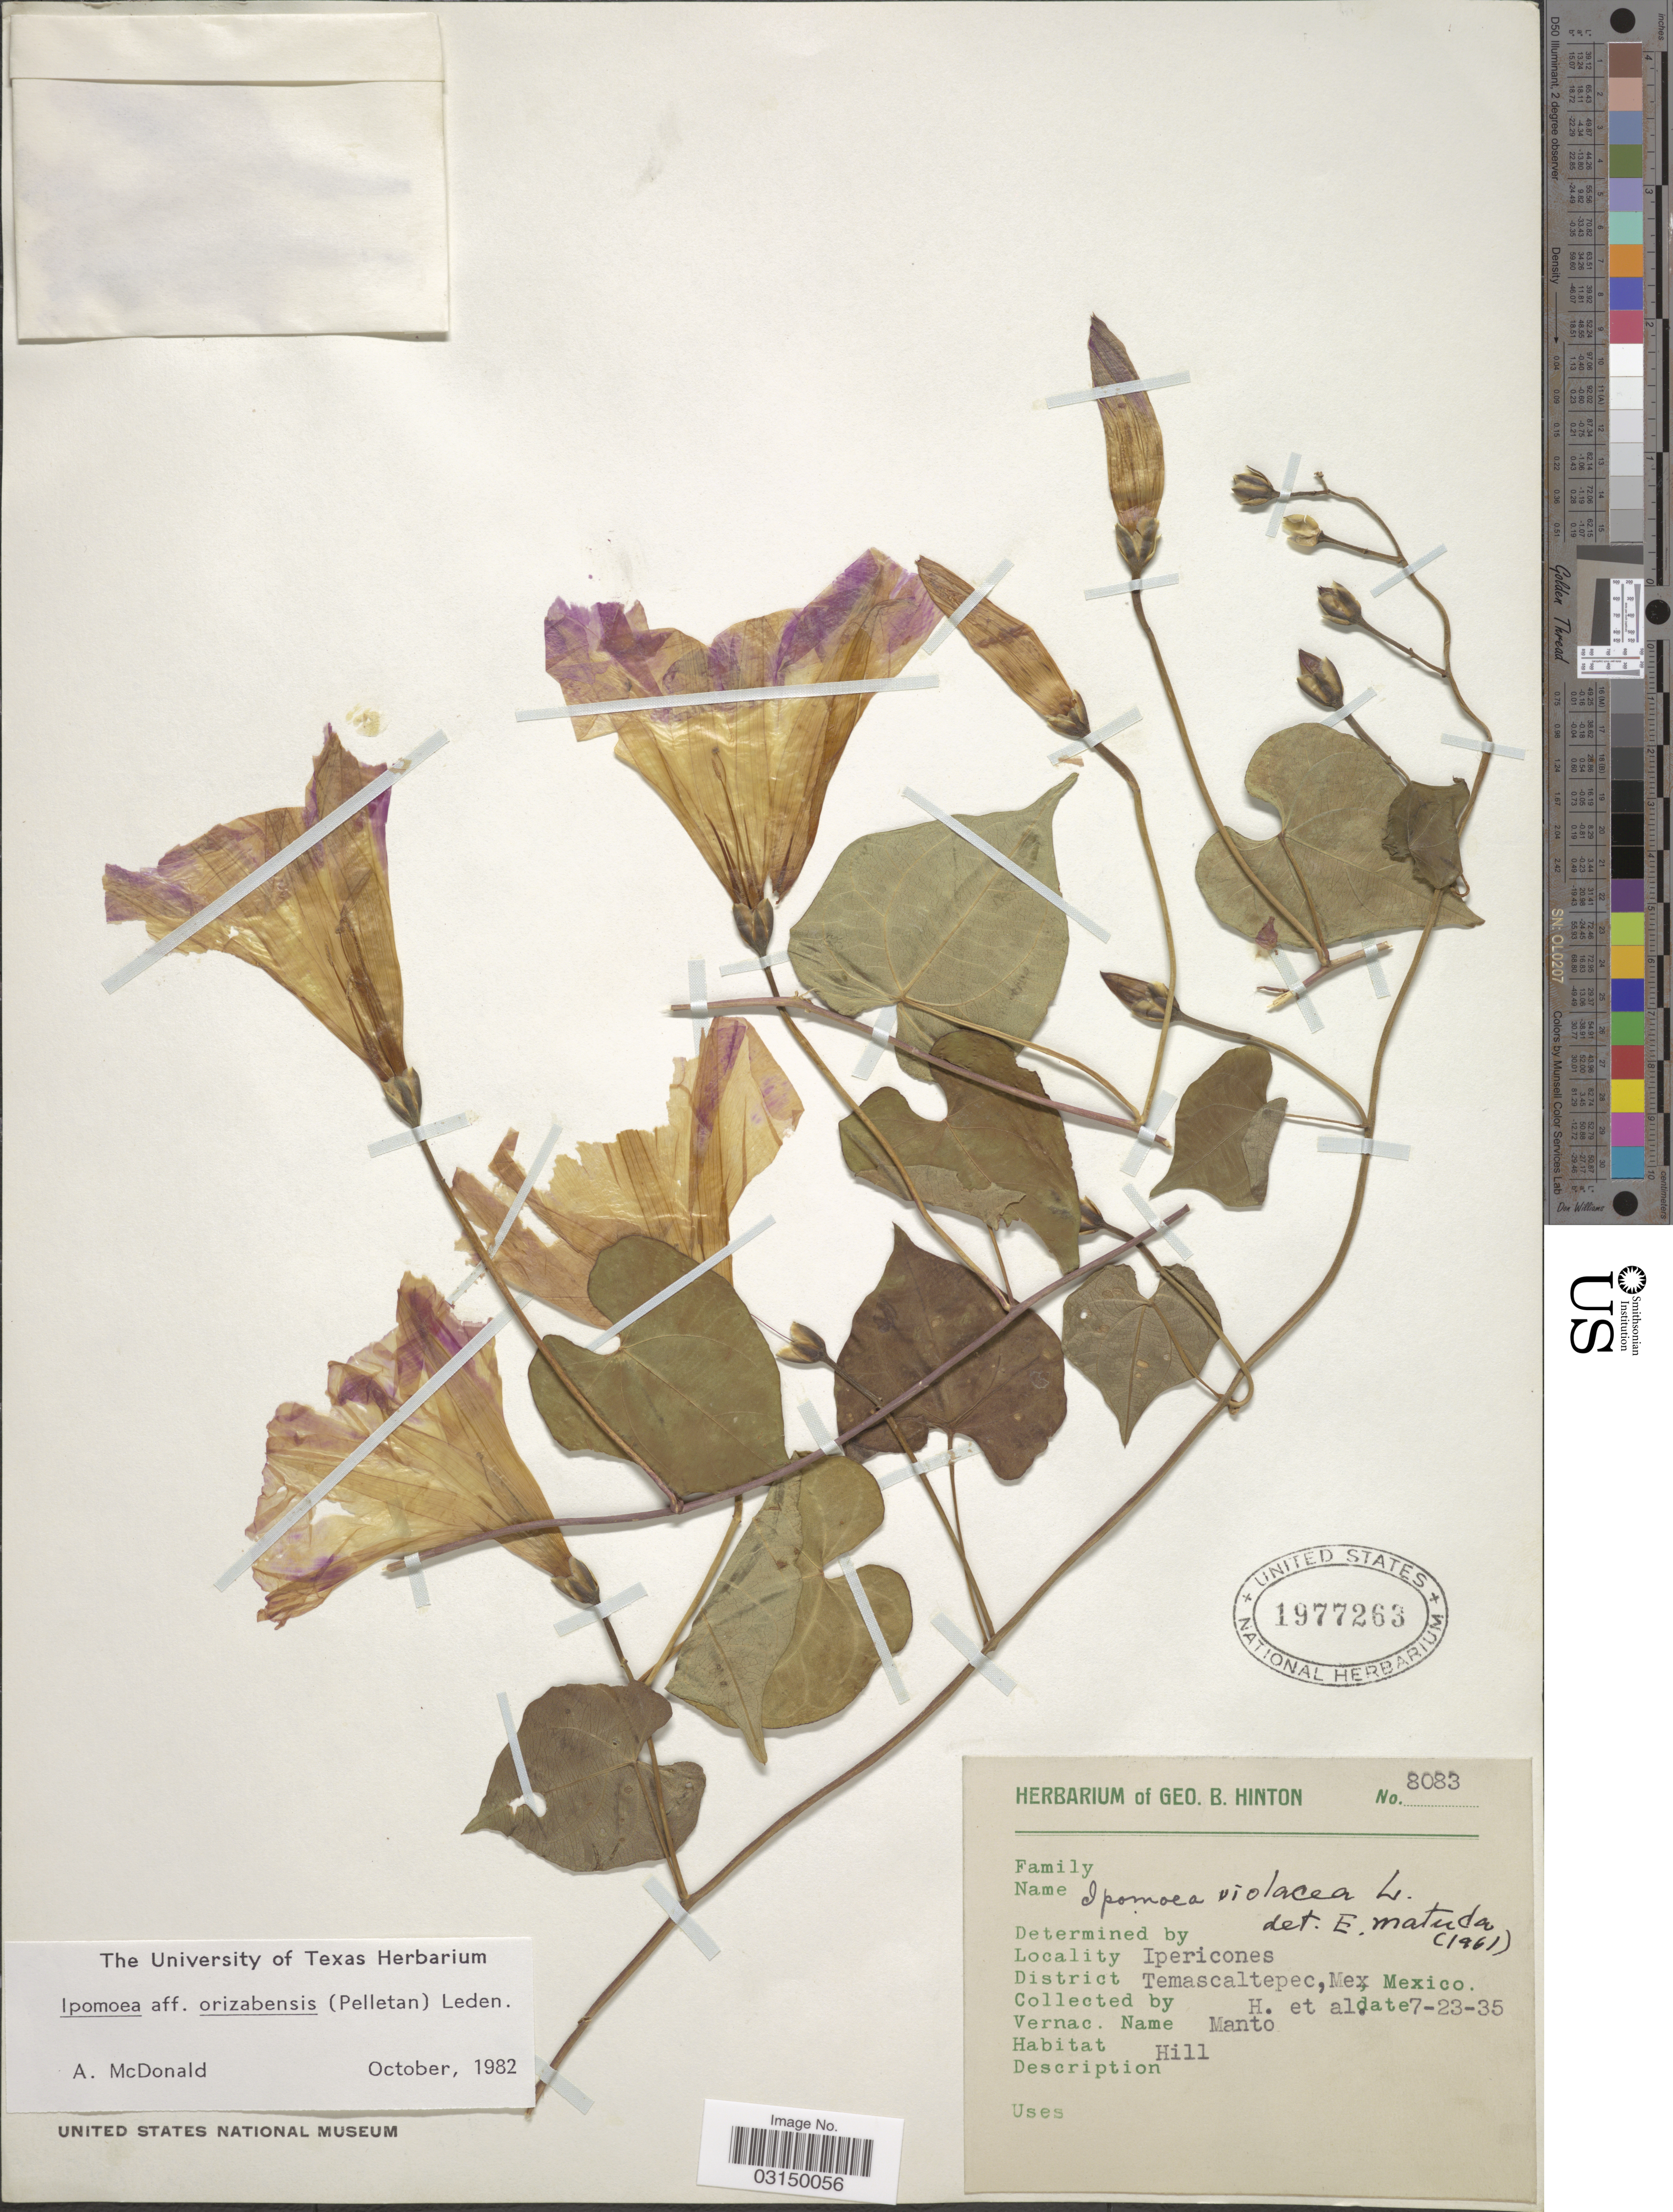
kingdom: Plantae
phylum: Tracheophyta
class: Magnoliopsida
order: Solanales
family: Convolvulaceae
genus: Ipomoea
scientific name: Ipomoea dimorphophylla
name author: Greenm.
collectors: G. B. Hinton & et al.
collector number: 8083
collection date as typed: Transcribed d/m/y: 23/7/35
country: Mexico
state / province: México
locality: Ipericones, District Temascaltepec.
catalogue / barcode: US 1977263